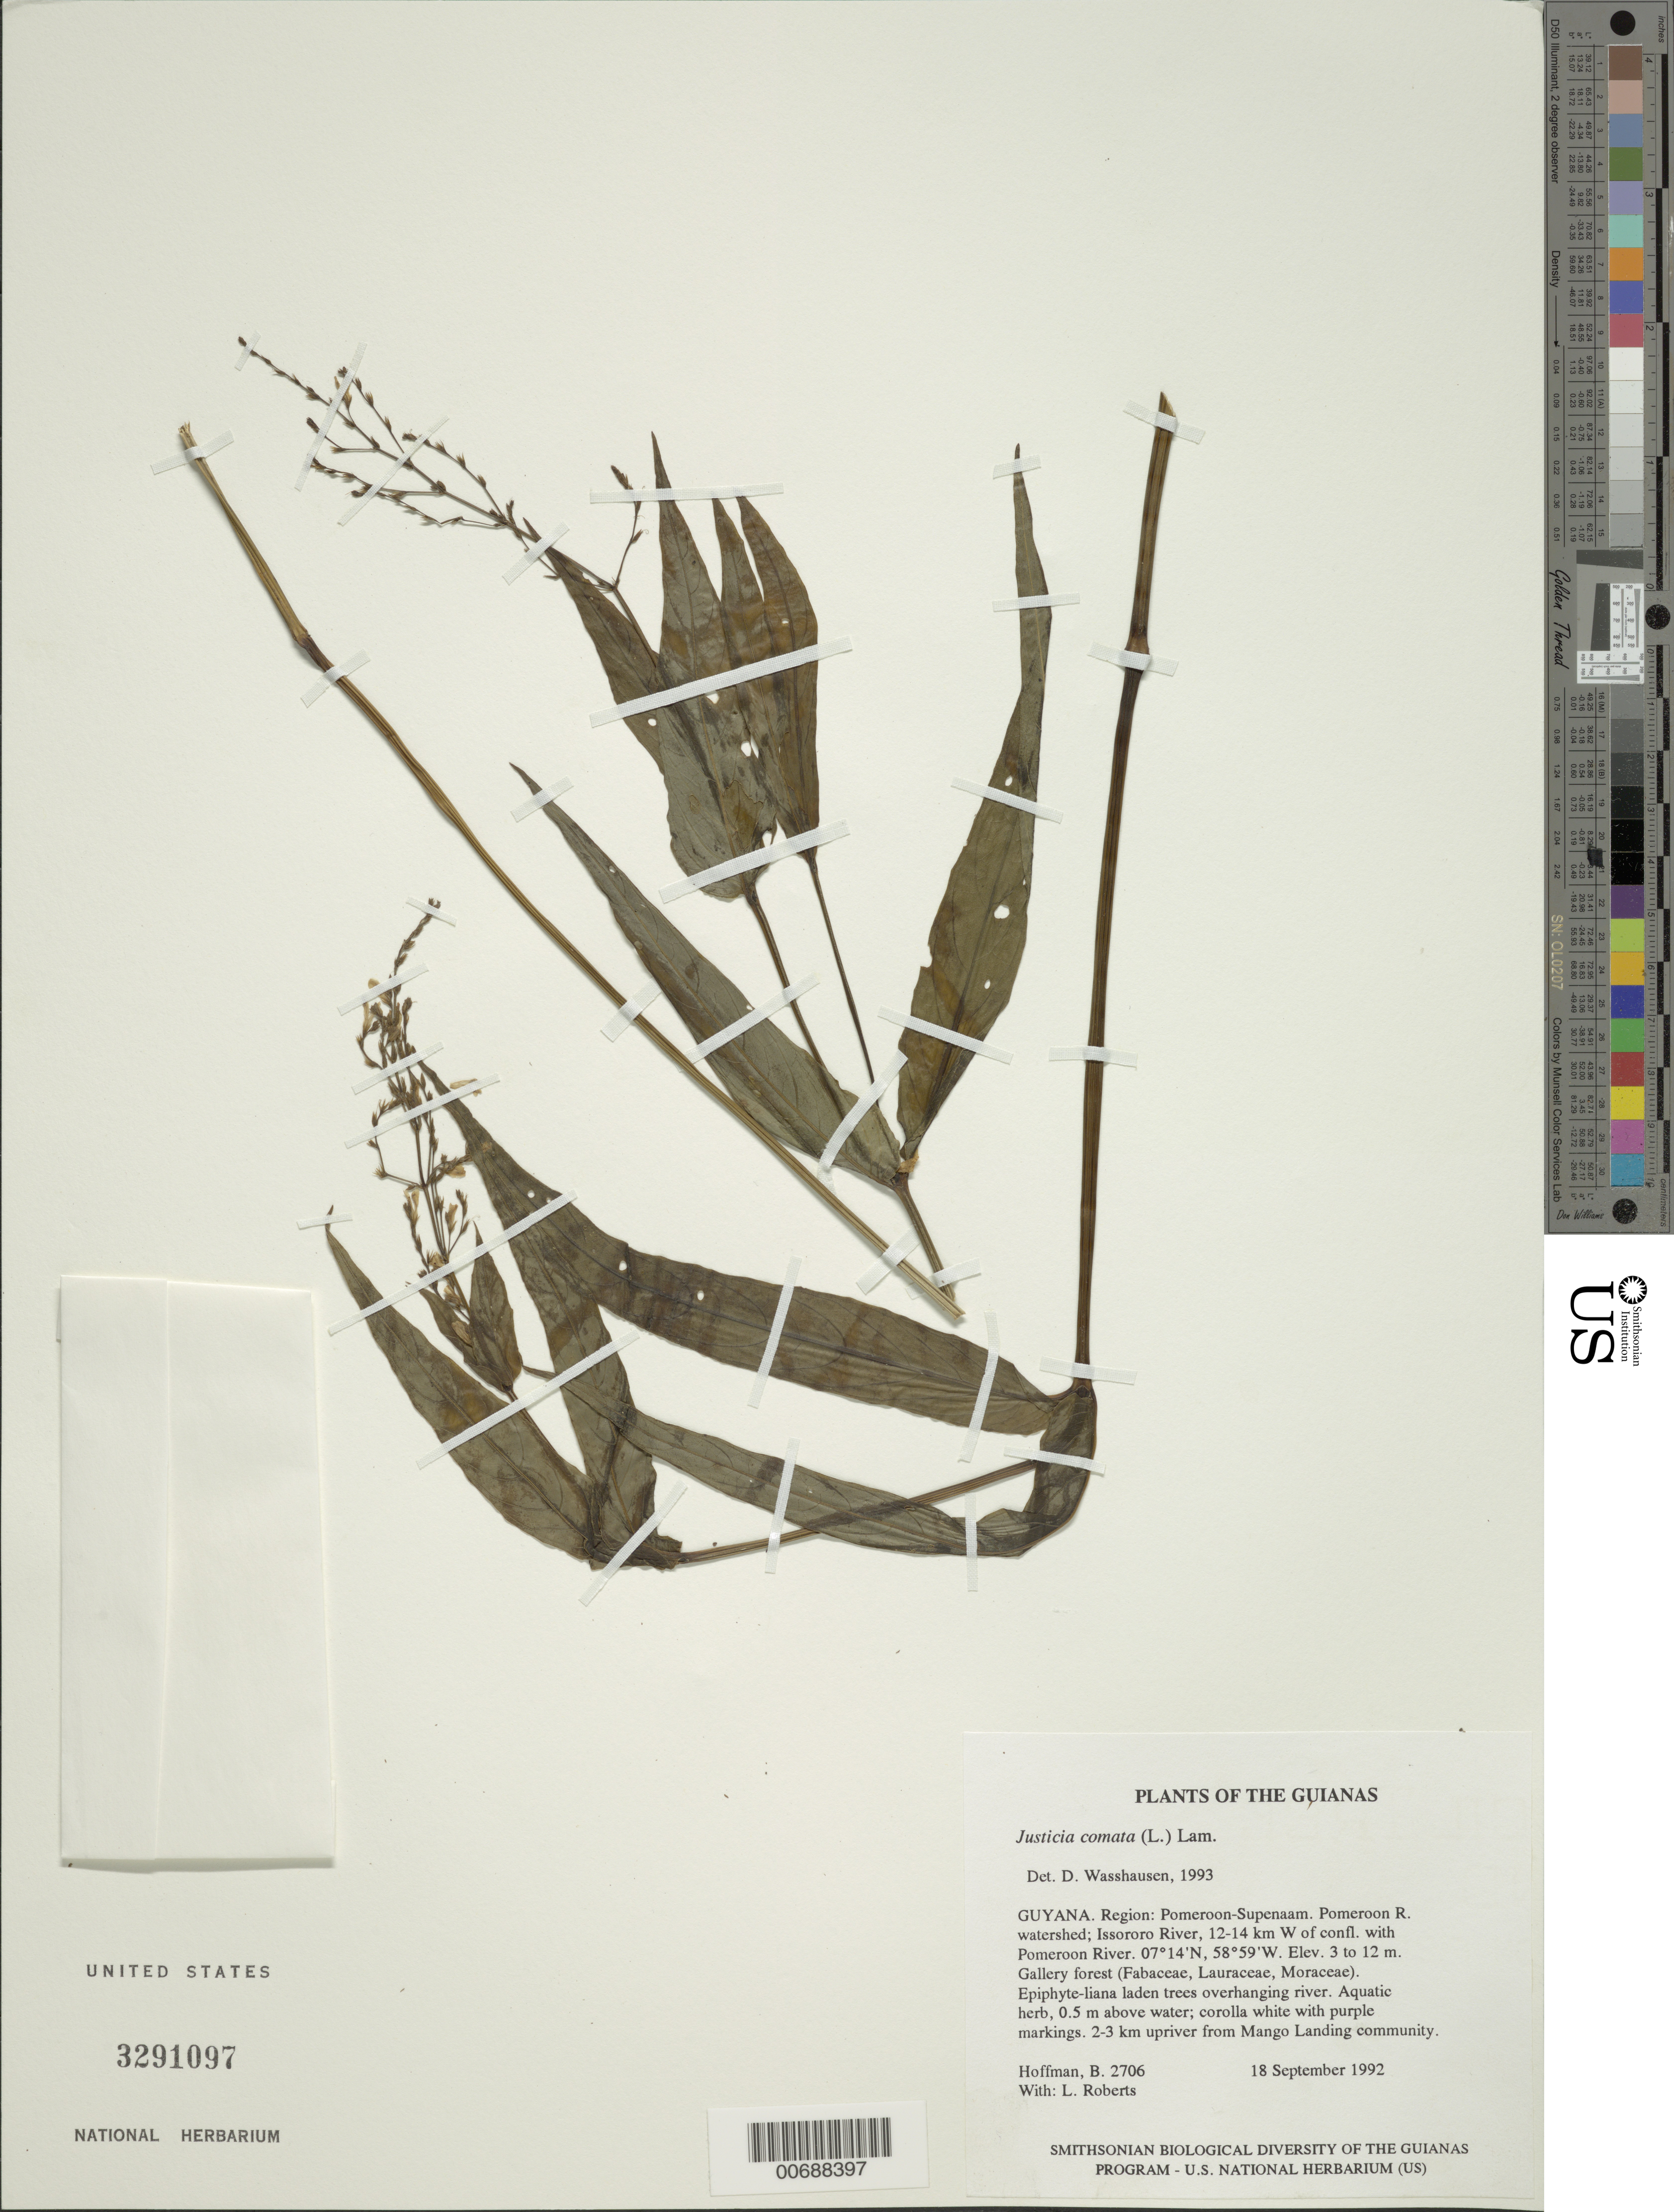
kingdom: Plantae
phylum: Tracheophyta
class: Magnoliopsida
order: Lamiales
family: Acanthaceae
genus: Justicia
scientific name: Justicia comata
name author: (L.) Lam.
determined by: Wasshausen, Dieter C., (BOT), Smithsonian Institution - National Museum of Natural History (UNITED STATES)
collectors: B. Hoffman & L. Roberts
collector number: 2706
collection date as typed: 18 September 1992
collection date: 1992-09-18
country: Guyana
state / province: Pomeroon-Supenaam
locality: Pomeroon River watershed; Issororo River, 12-14 km W of confluence with Pomeroon River. 2-3 km upriver from Mango Landing community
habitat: Gallery forest (Fabaceae, Lauraceae, Moraceae). Epiphyte-liana laden trees overhanging river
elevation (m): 3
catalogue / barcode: US 3291097